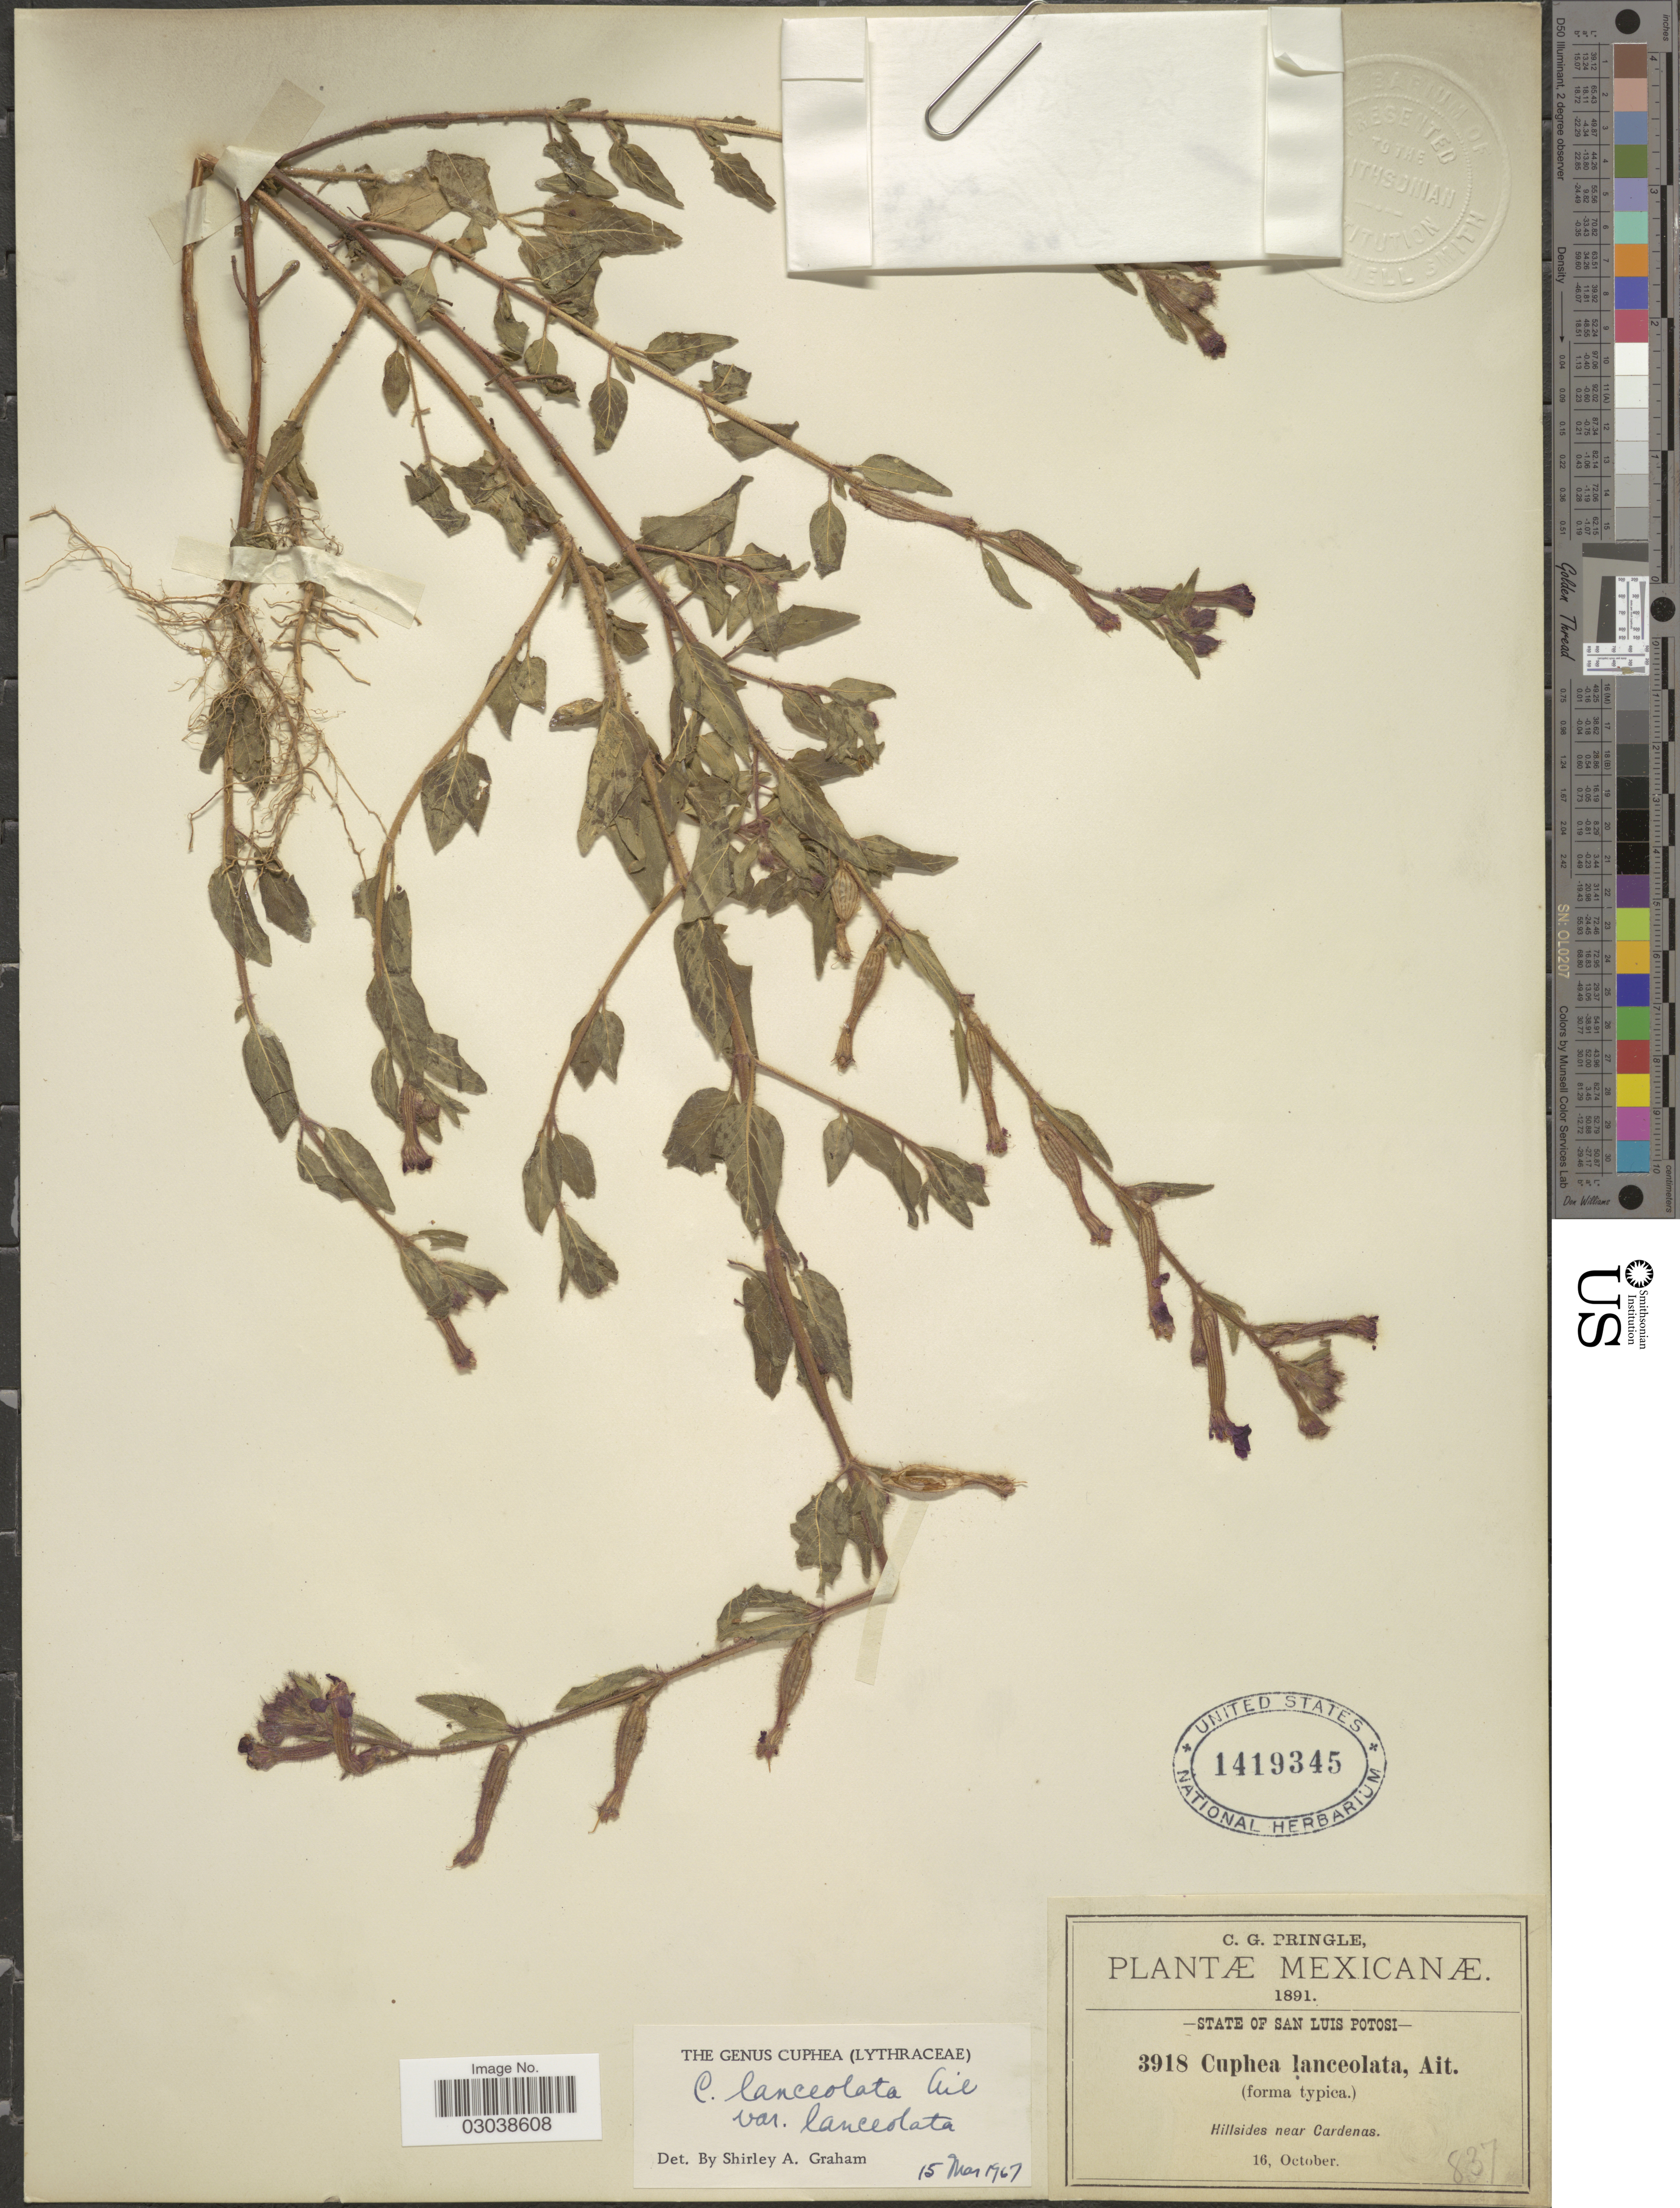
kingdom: Plantae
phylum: Tracheophyta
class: Magnoliopsida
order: Myrtales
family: Lythraceae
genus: Cuphea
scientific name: Cuphea lanceolata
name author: W.T. Aiton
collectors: C. G. Pringle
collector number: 3918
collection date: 1891-10-16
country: Mexico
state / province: San Luis Potosí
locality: Hillsides near Cardenas.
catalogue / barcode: US 1419345